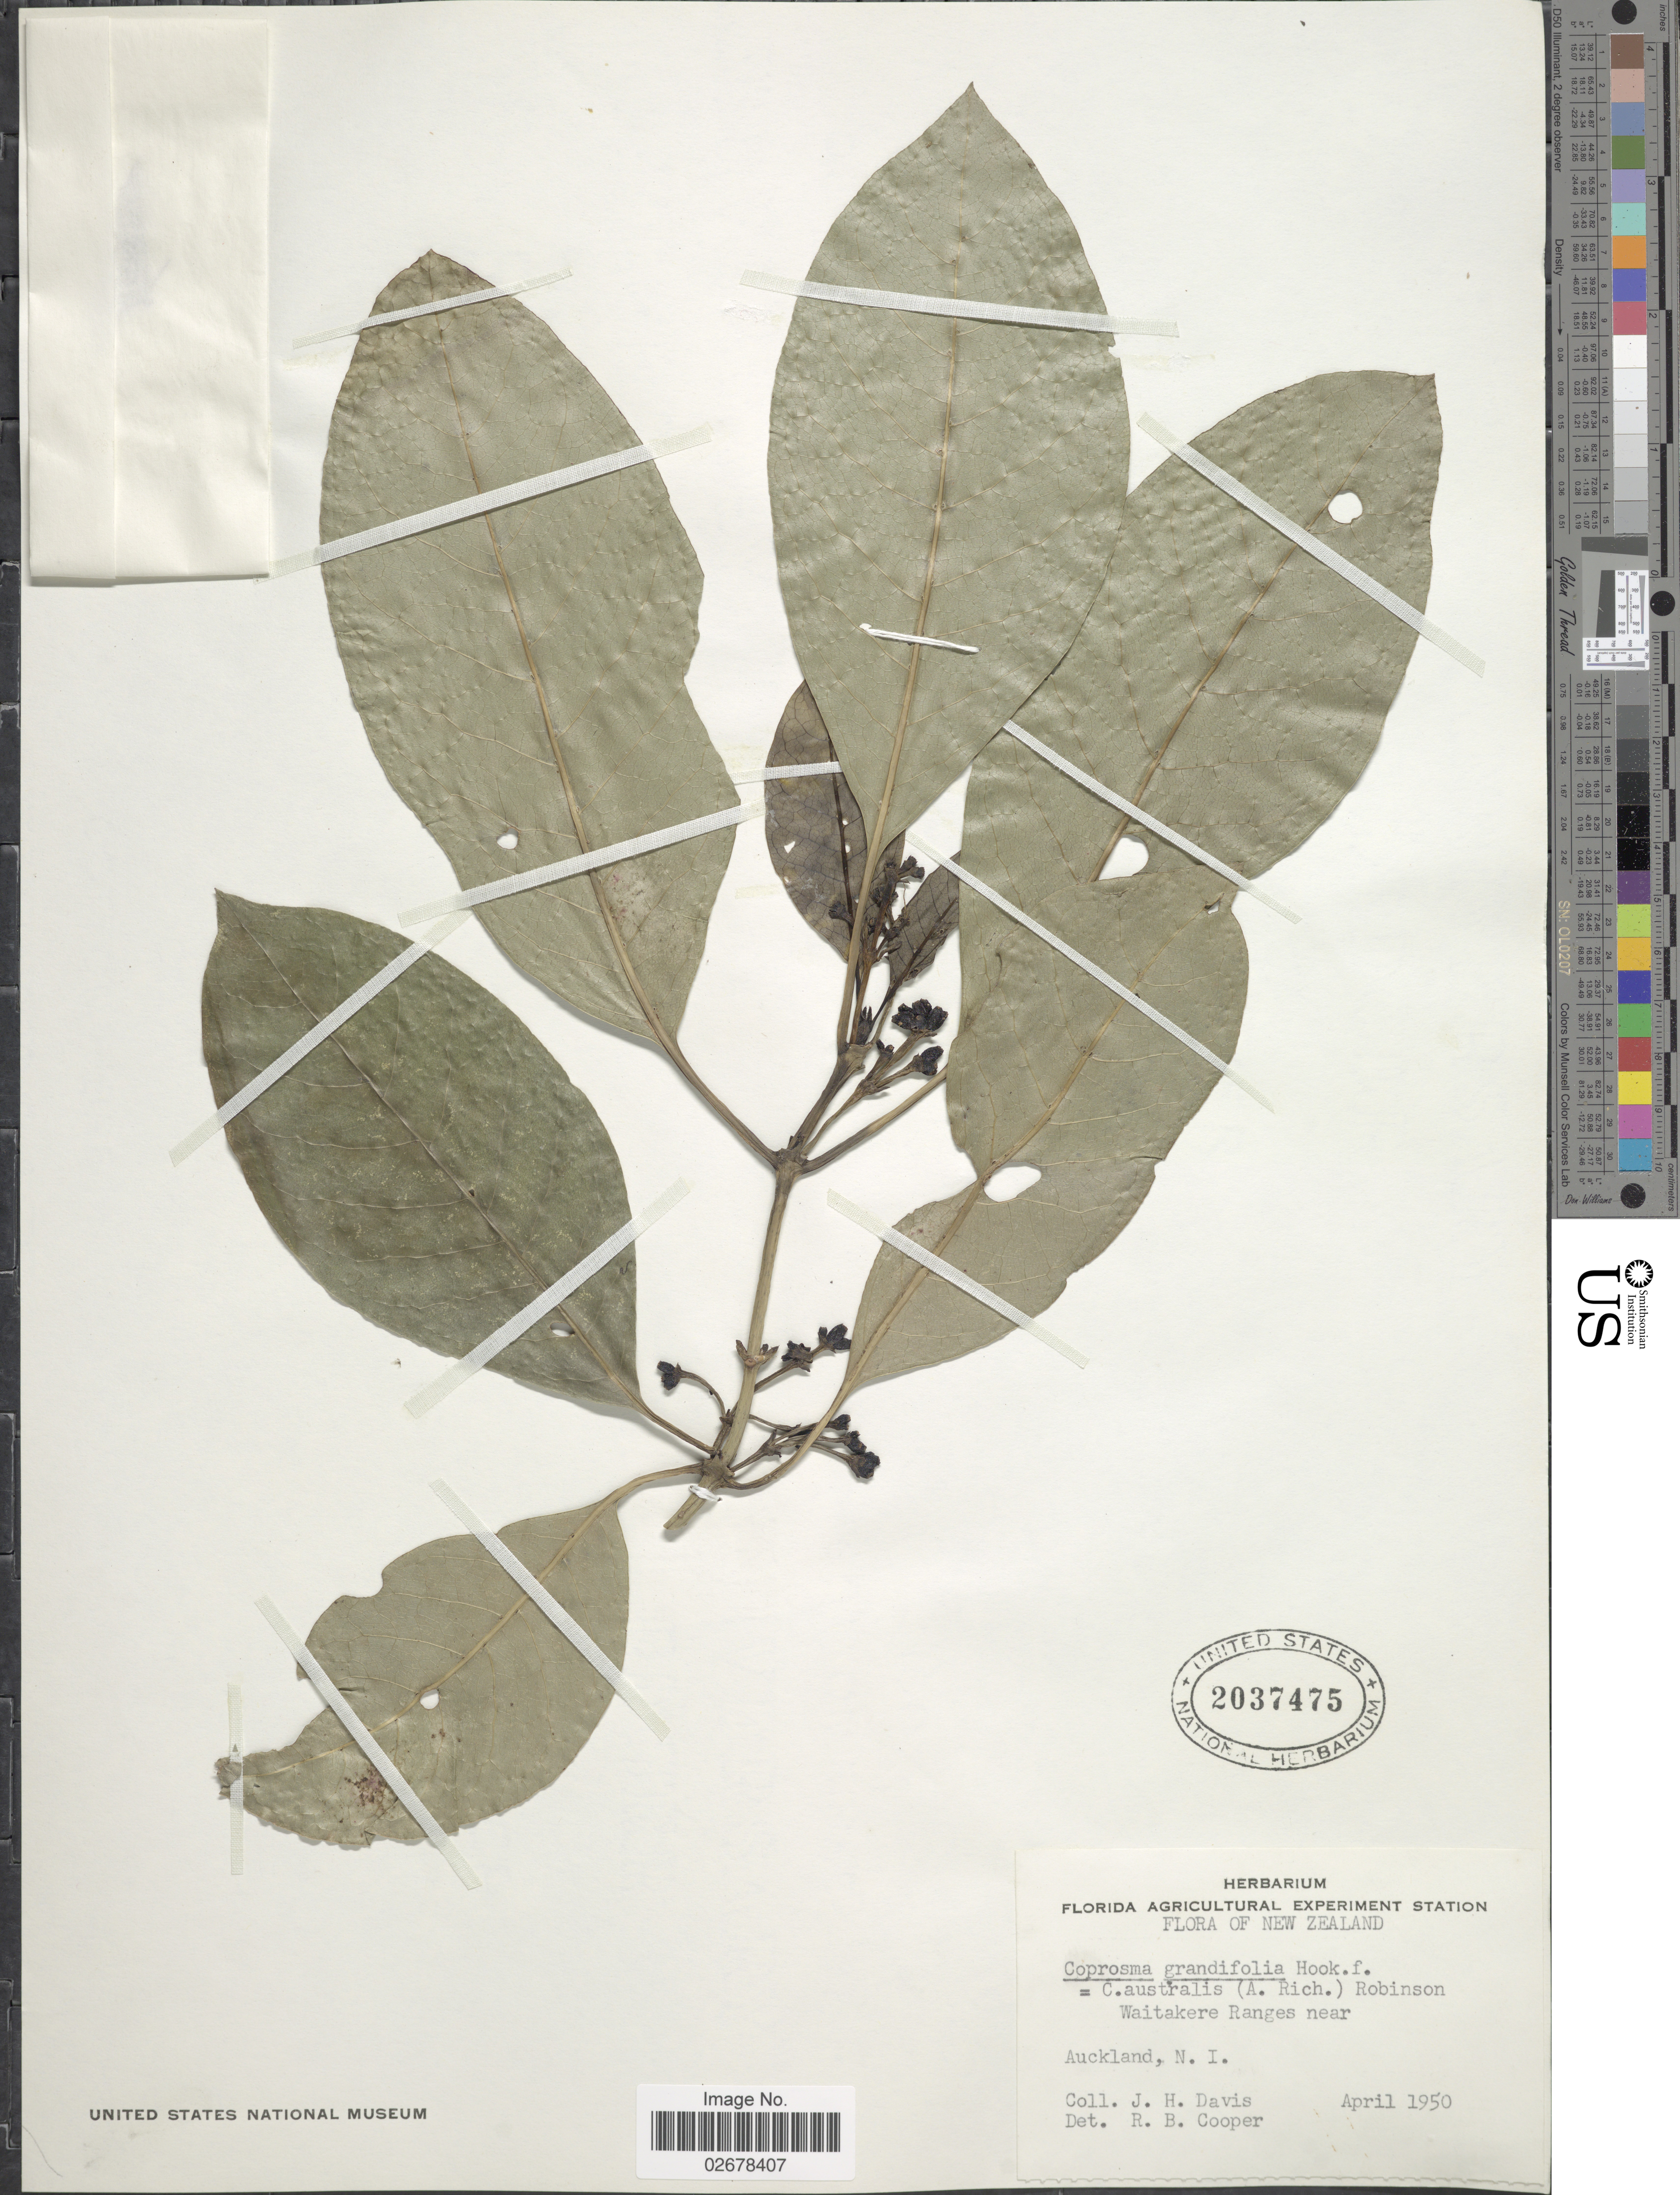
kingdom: Plantae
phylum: Tracheophyta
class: Magnoliopsida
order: Gentianales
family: Rubiaceae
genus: Coprosma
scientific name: Coprosma grandifolia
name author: Hook. f.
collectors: J. Davis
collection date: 1950-04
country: New Zealand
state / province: Auckland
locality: Waitakere Ranges near Auckland, N. I.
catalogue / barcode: US 2037475